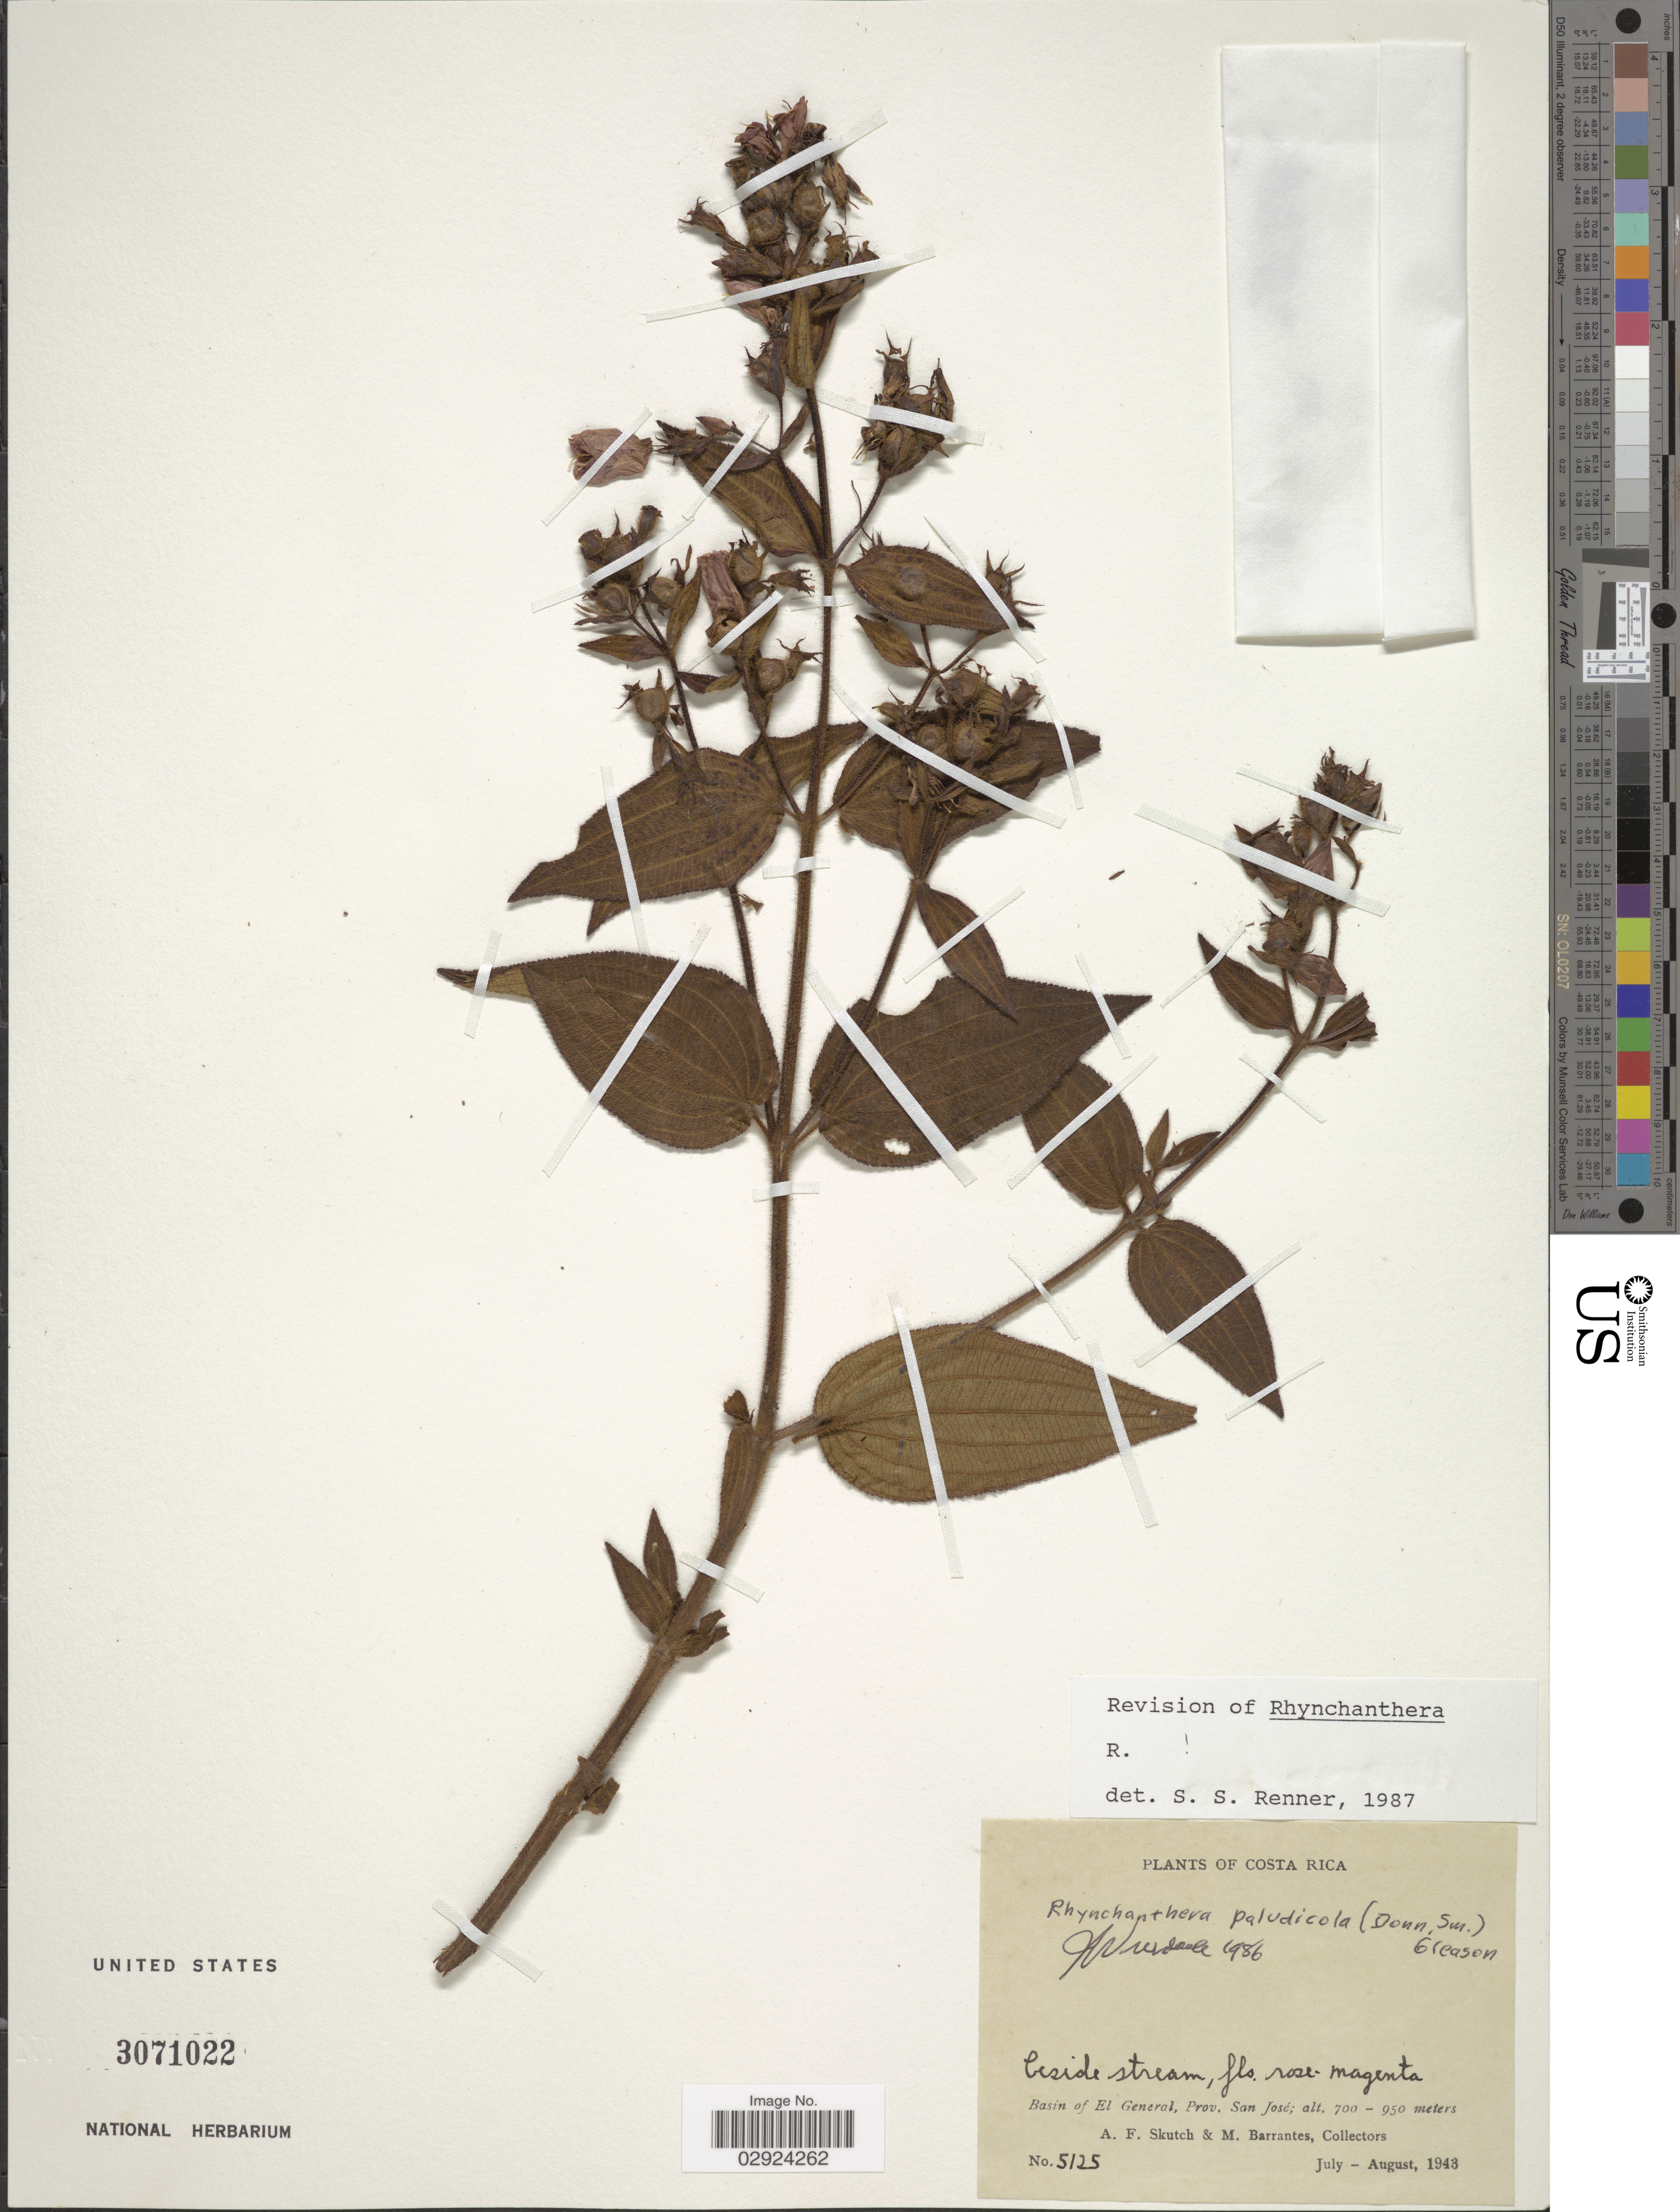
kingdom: Plantae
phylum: Tracheophyta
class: Magnoliopsida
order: Myrtales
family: Melastomataceae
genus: Rhynchanthera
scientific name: Rhynchanthera paludicola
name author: (Donn. Sm.) Gleason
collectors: A. F. Skutch & M. Barrantes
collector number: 5125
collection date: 1943-07/1943-08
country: Costa Rica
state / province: San José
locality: Basin of El General, Prov. San José.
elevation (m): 700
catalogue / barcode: US 3071022